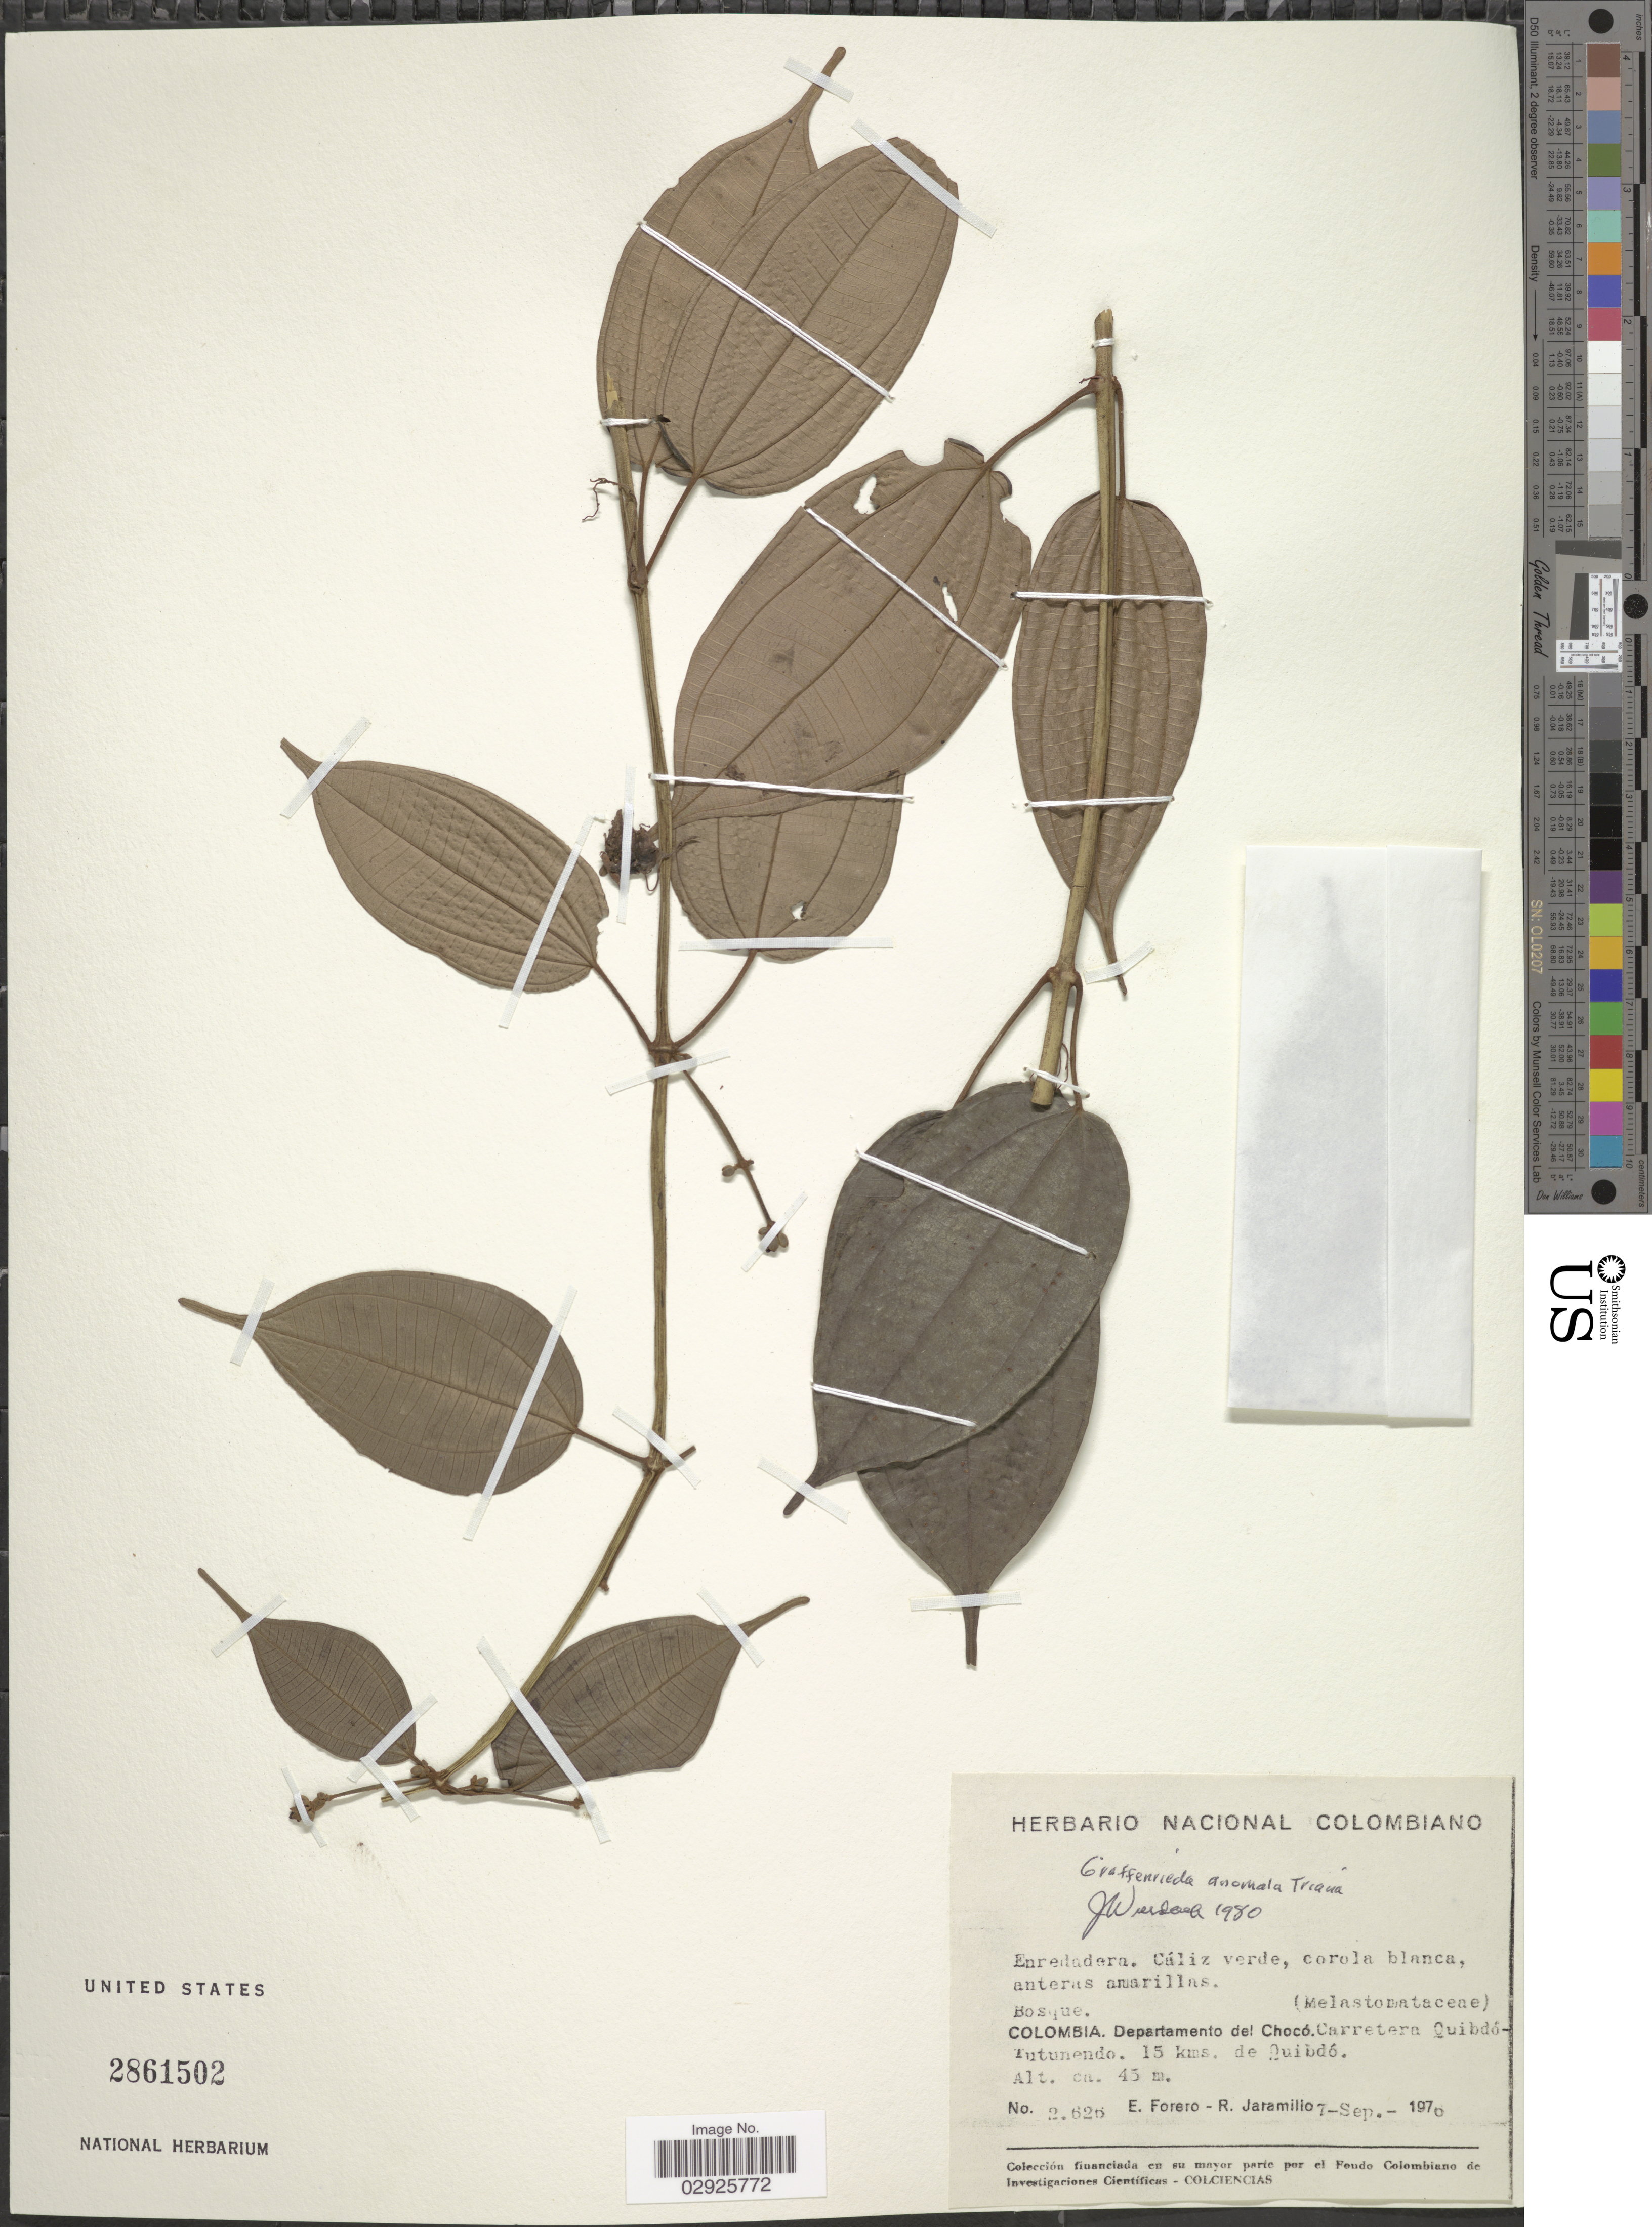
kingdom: Plantae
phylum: Tracheophyta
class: Magnoliopsida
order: Myrtales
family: Melastomataceae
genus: Graffenrieda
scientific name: Graffenrieda anomala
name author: Triana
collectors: E. Forero & R. Jaramillo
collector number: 2626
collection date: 1970-09-07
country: Colombia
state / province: Chocó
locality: Departamento del Chocó. Carretera Quibdó-Tutunendo. 15 Kms. de Quibdó.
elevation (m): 45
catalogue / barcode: US 2861502